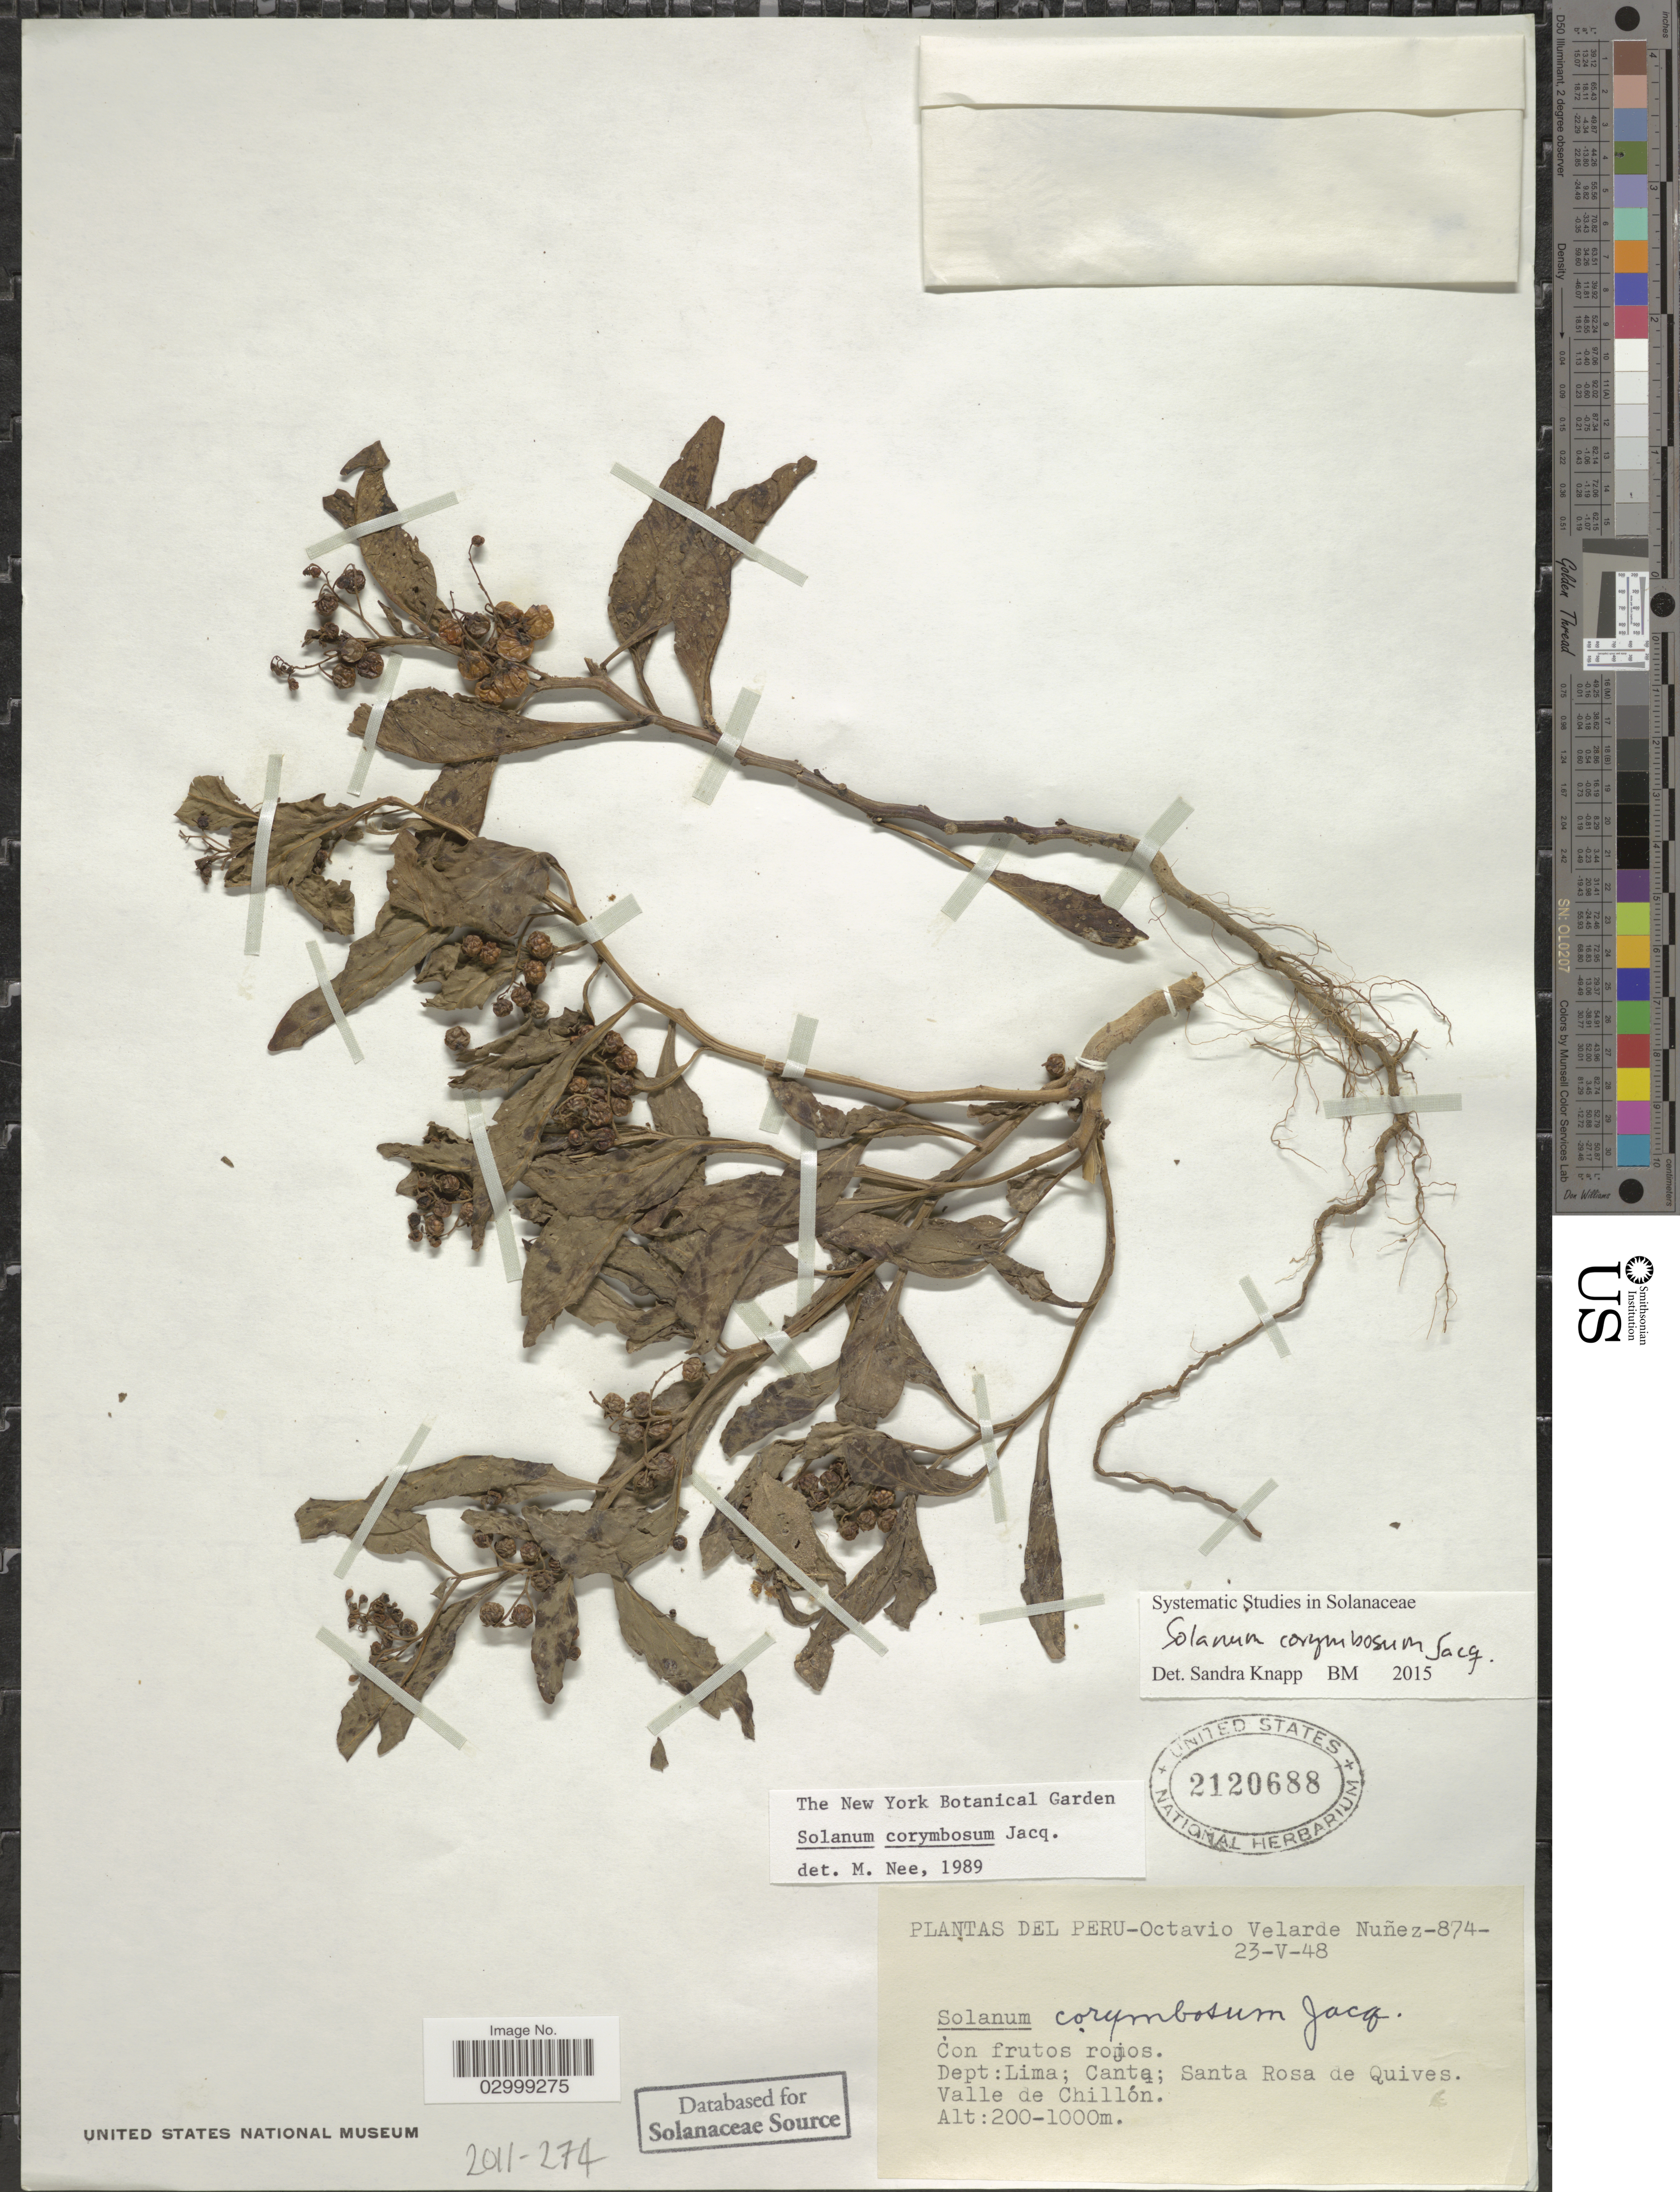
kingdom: Plantae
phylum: Tracheophyta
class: Magnoliopsida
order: Solanales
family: Solanaceae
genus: Solanum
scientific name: Solanum corymbosum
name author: Jacq.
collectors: O. Nuñez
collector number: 874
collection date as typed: Transcribed d/m/y: 23/5/48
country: Peru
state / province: Lima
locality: Dept: Lima, Canta, Santa Rosa de Quives.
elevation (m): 200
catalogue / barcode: US 2120688